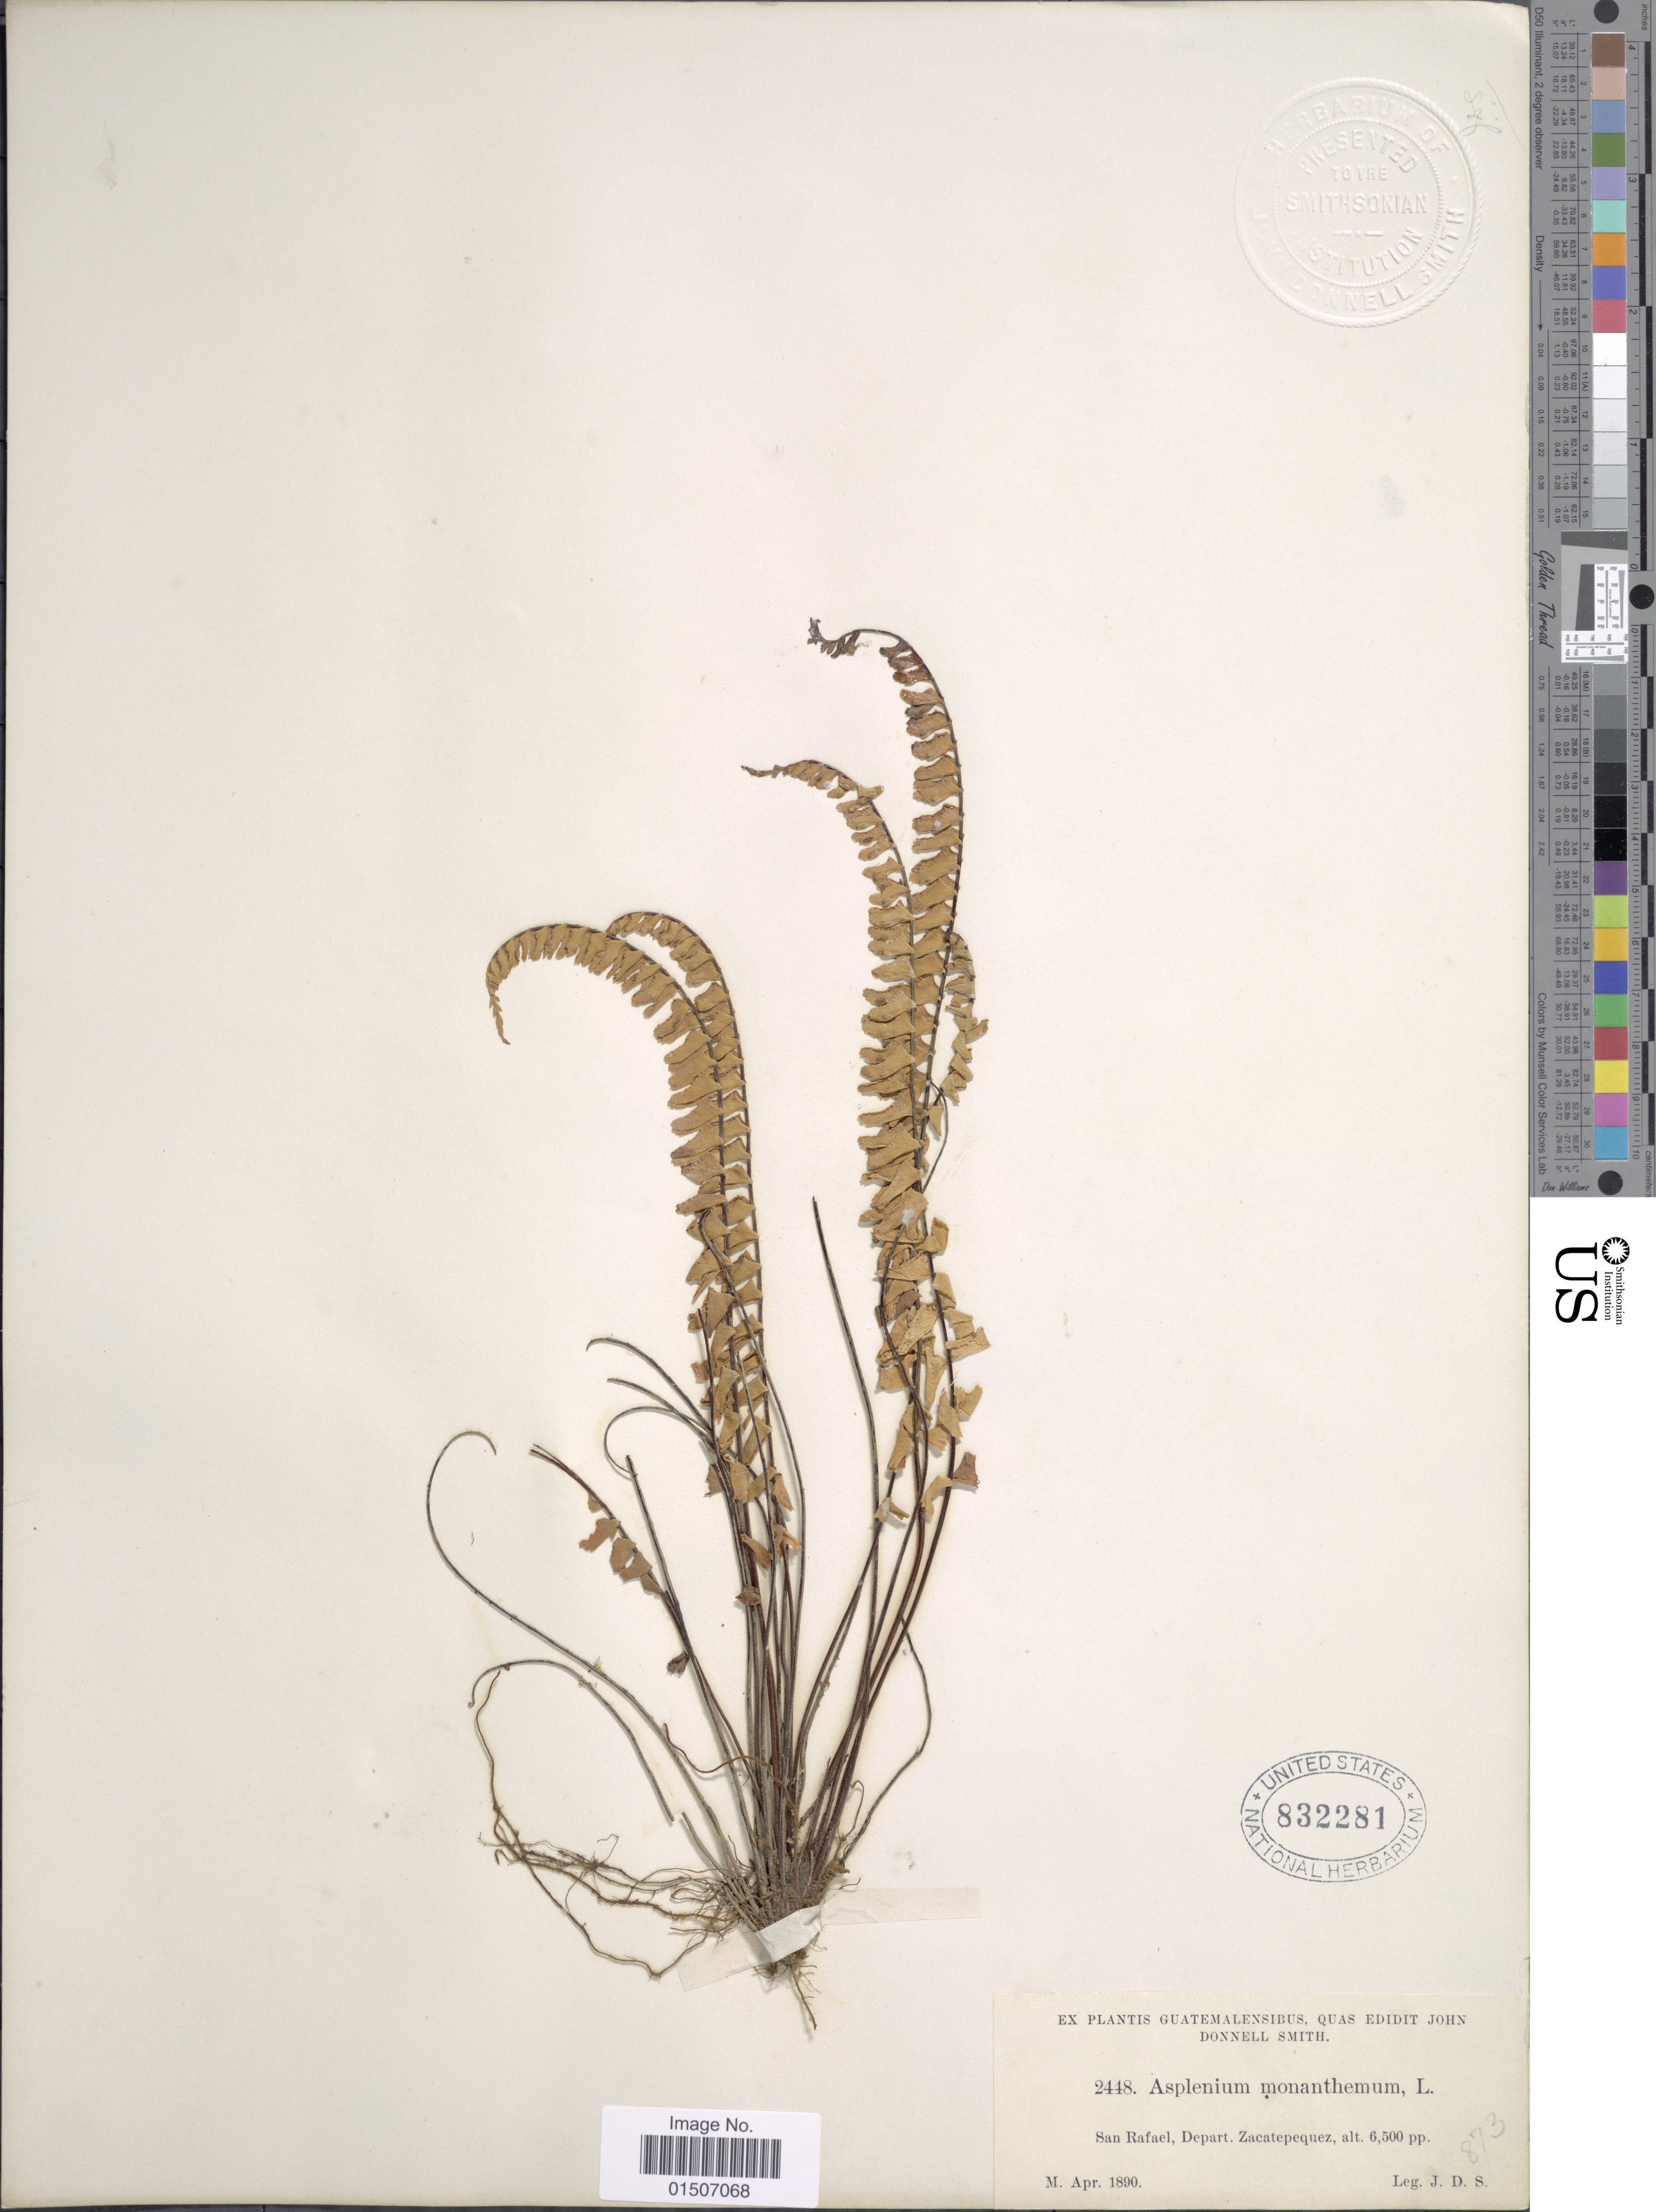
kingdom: Plantae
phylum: Tracheophyta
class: Polypodiopsida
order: Polypodiales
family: Aspleniaceae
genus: Asplenium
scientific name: Asplenium monanthes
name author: L.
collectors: J. Donnell Smith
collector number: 2448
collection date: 1890-04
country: Guatemala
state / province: Sacatepéquez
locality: San Rafael, Depart. Zacatepequez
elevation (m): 1981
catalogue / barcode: US 832281